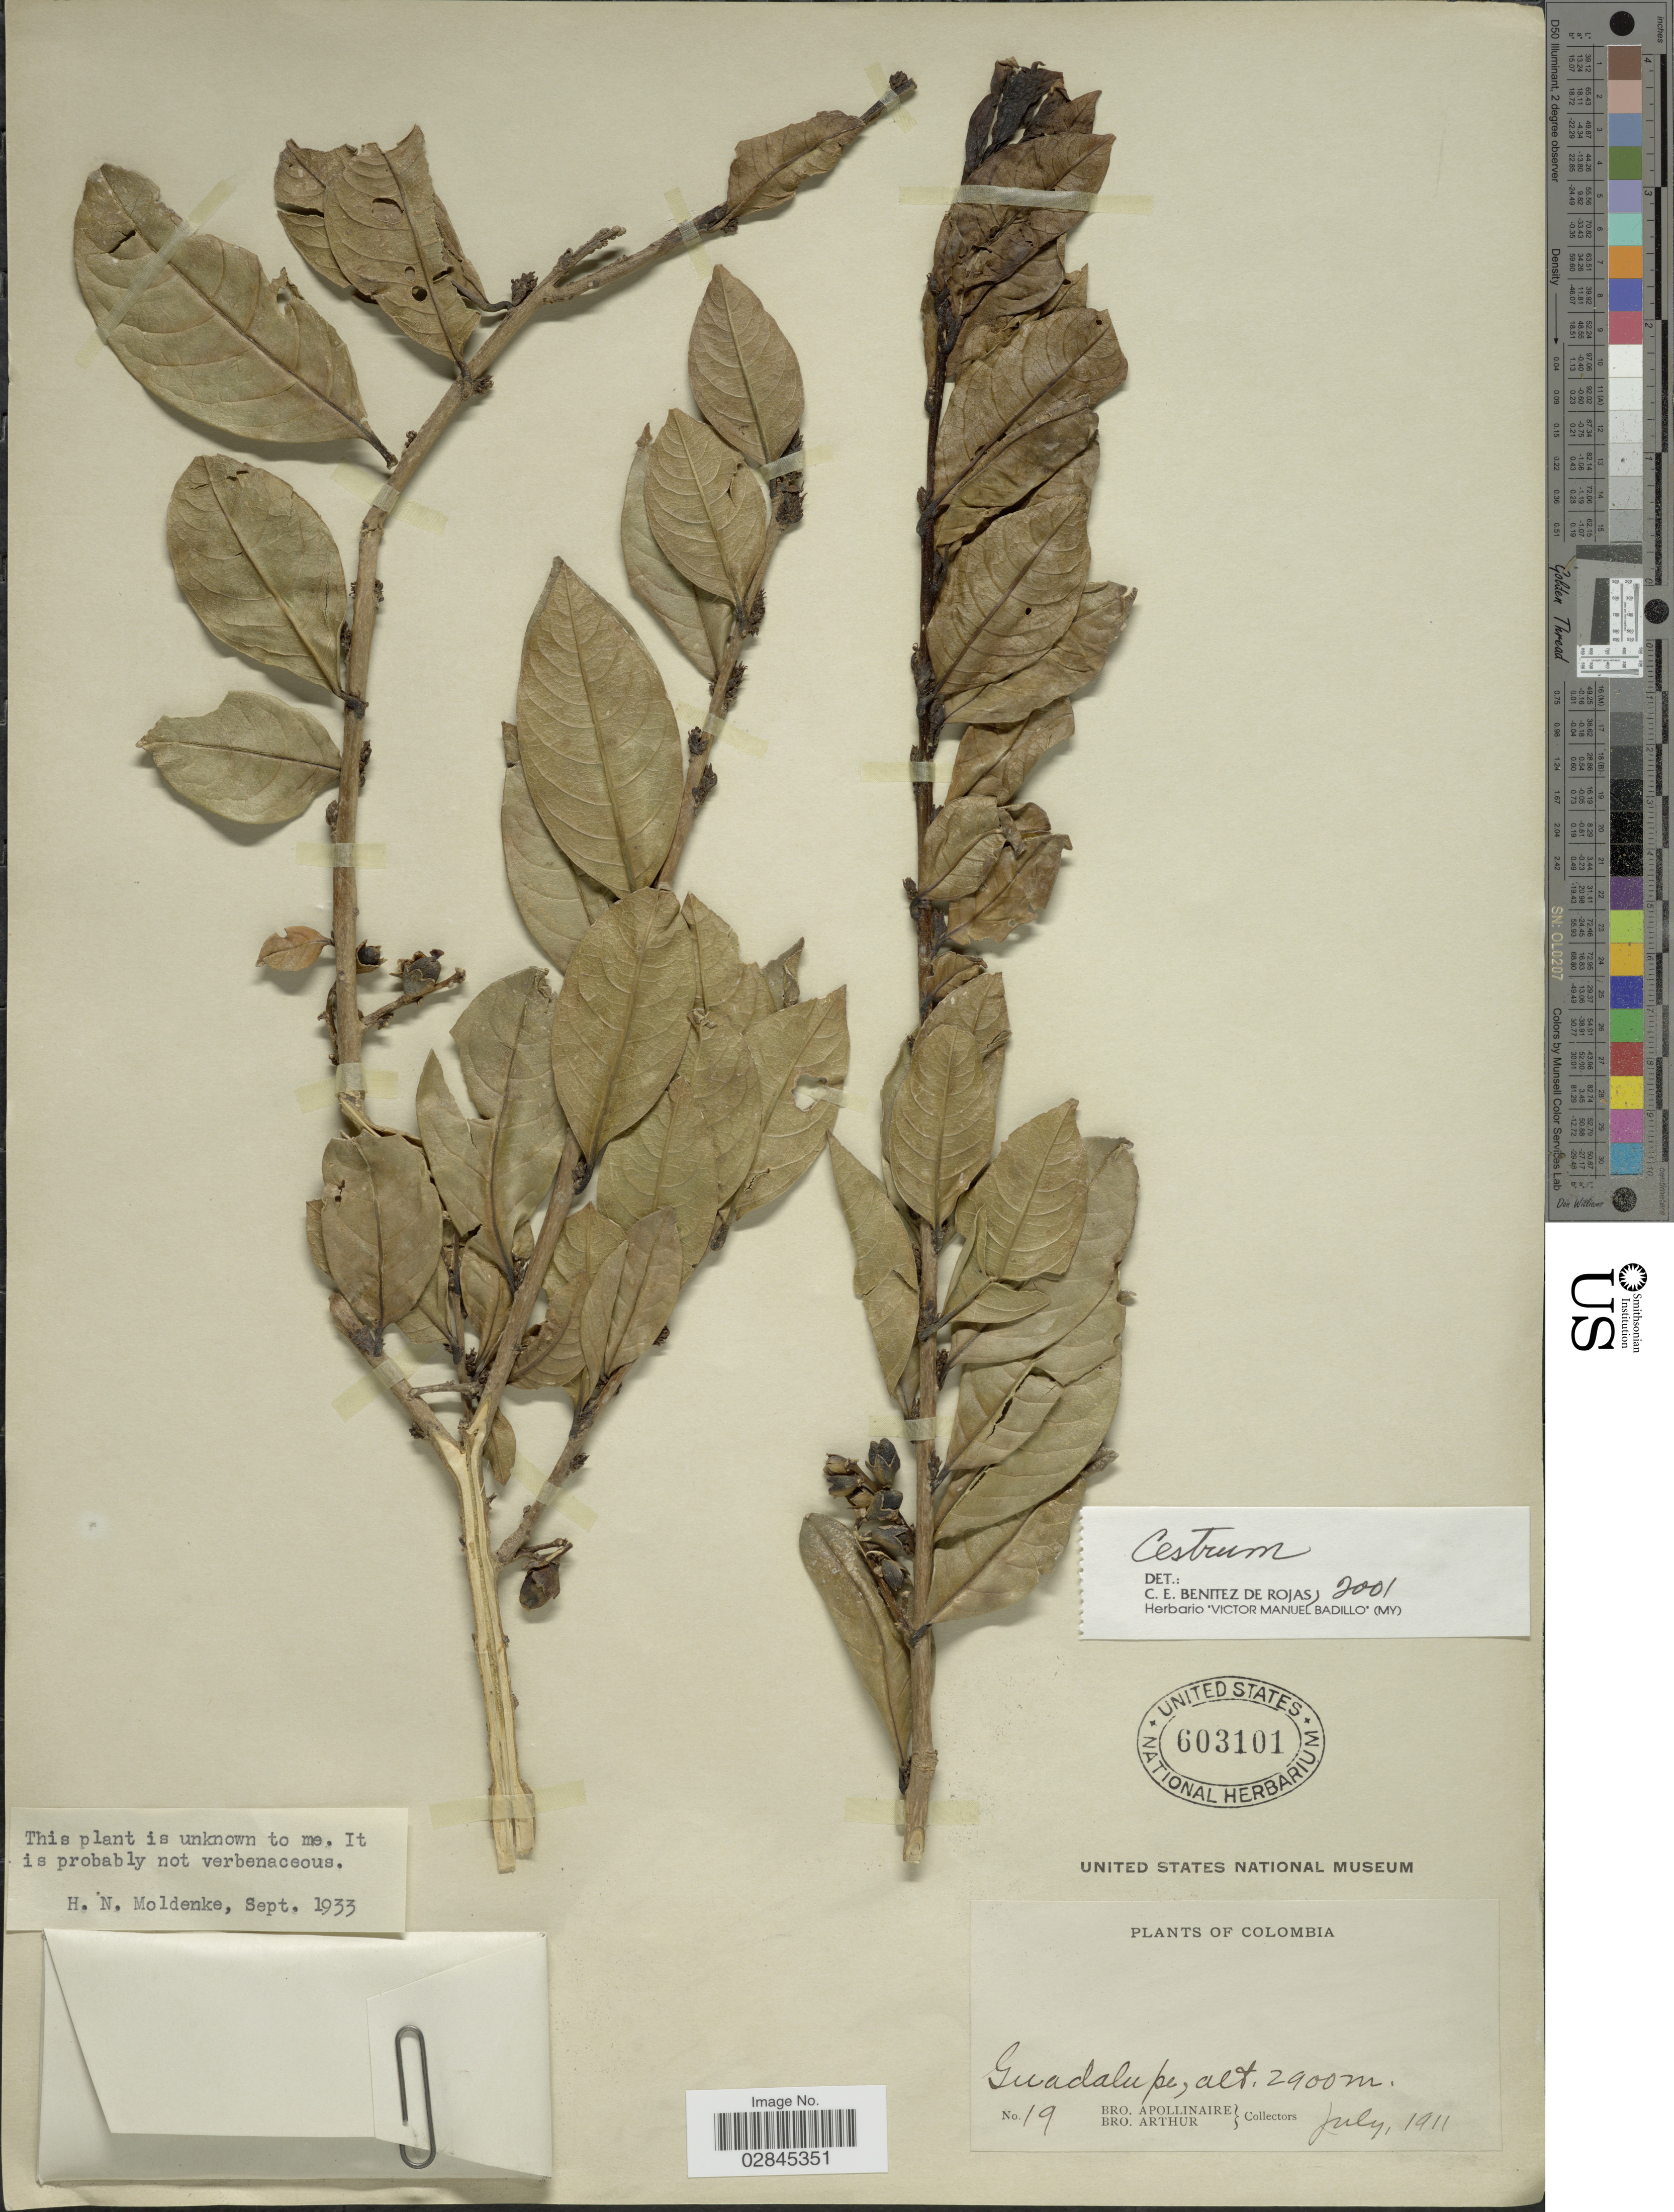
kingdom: Plantae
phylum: Tracheophyta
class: Magnoliopsida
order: Solanales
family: Solanaceae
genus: Cestrum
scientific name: Cestrum sp.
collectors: Bro. Apollinaire & Bro. Arthur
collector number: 19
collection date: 1911-07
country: Colombia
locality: Guadalupe.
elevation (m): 2900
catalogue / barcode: US 603101